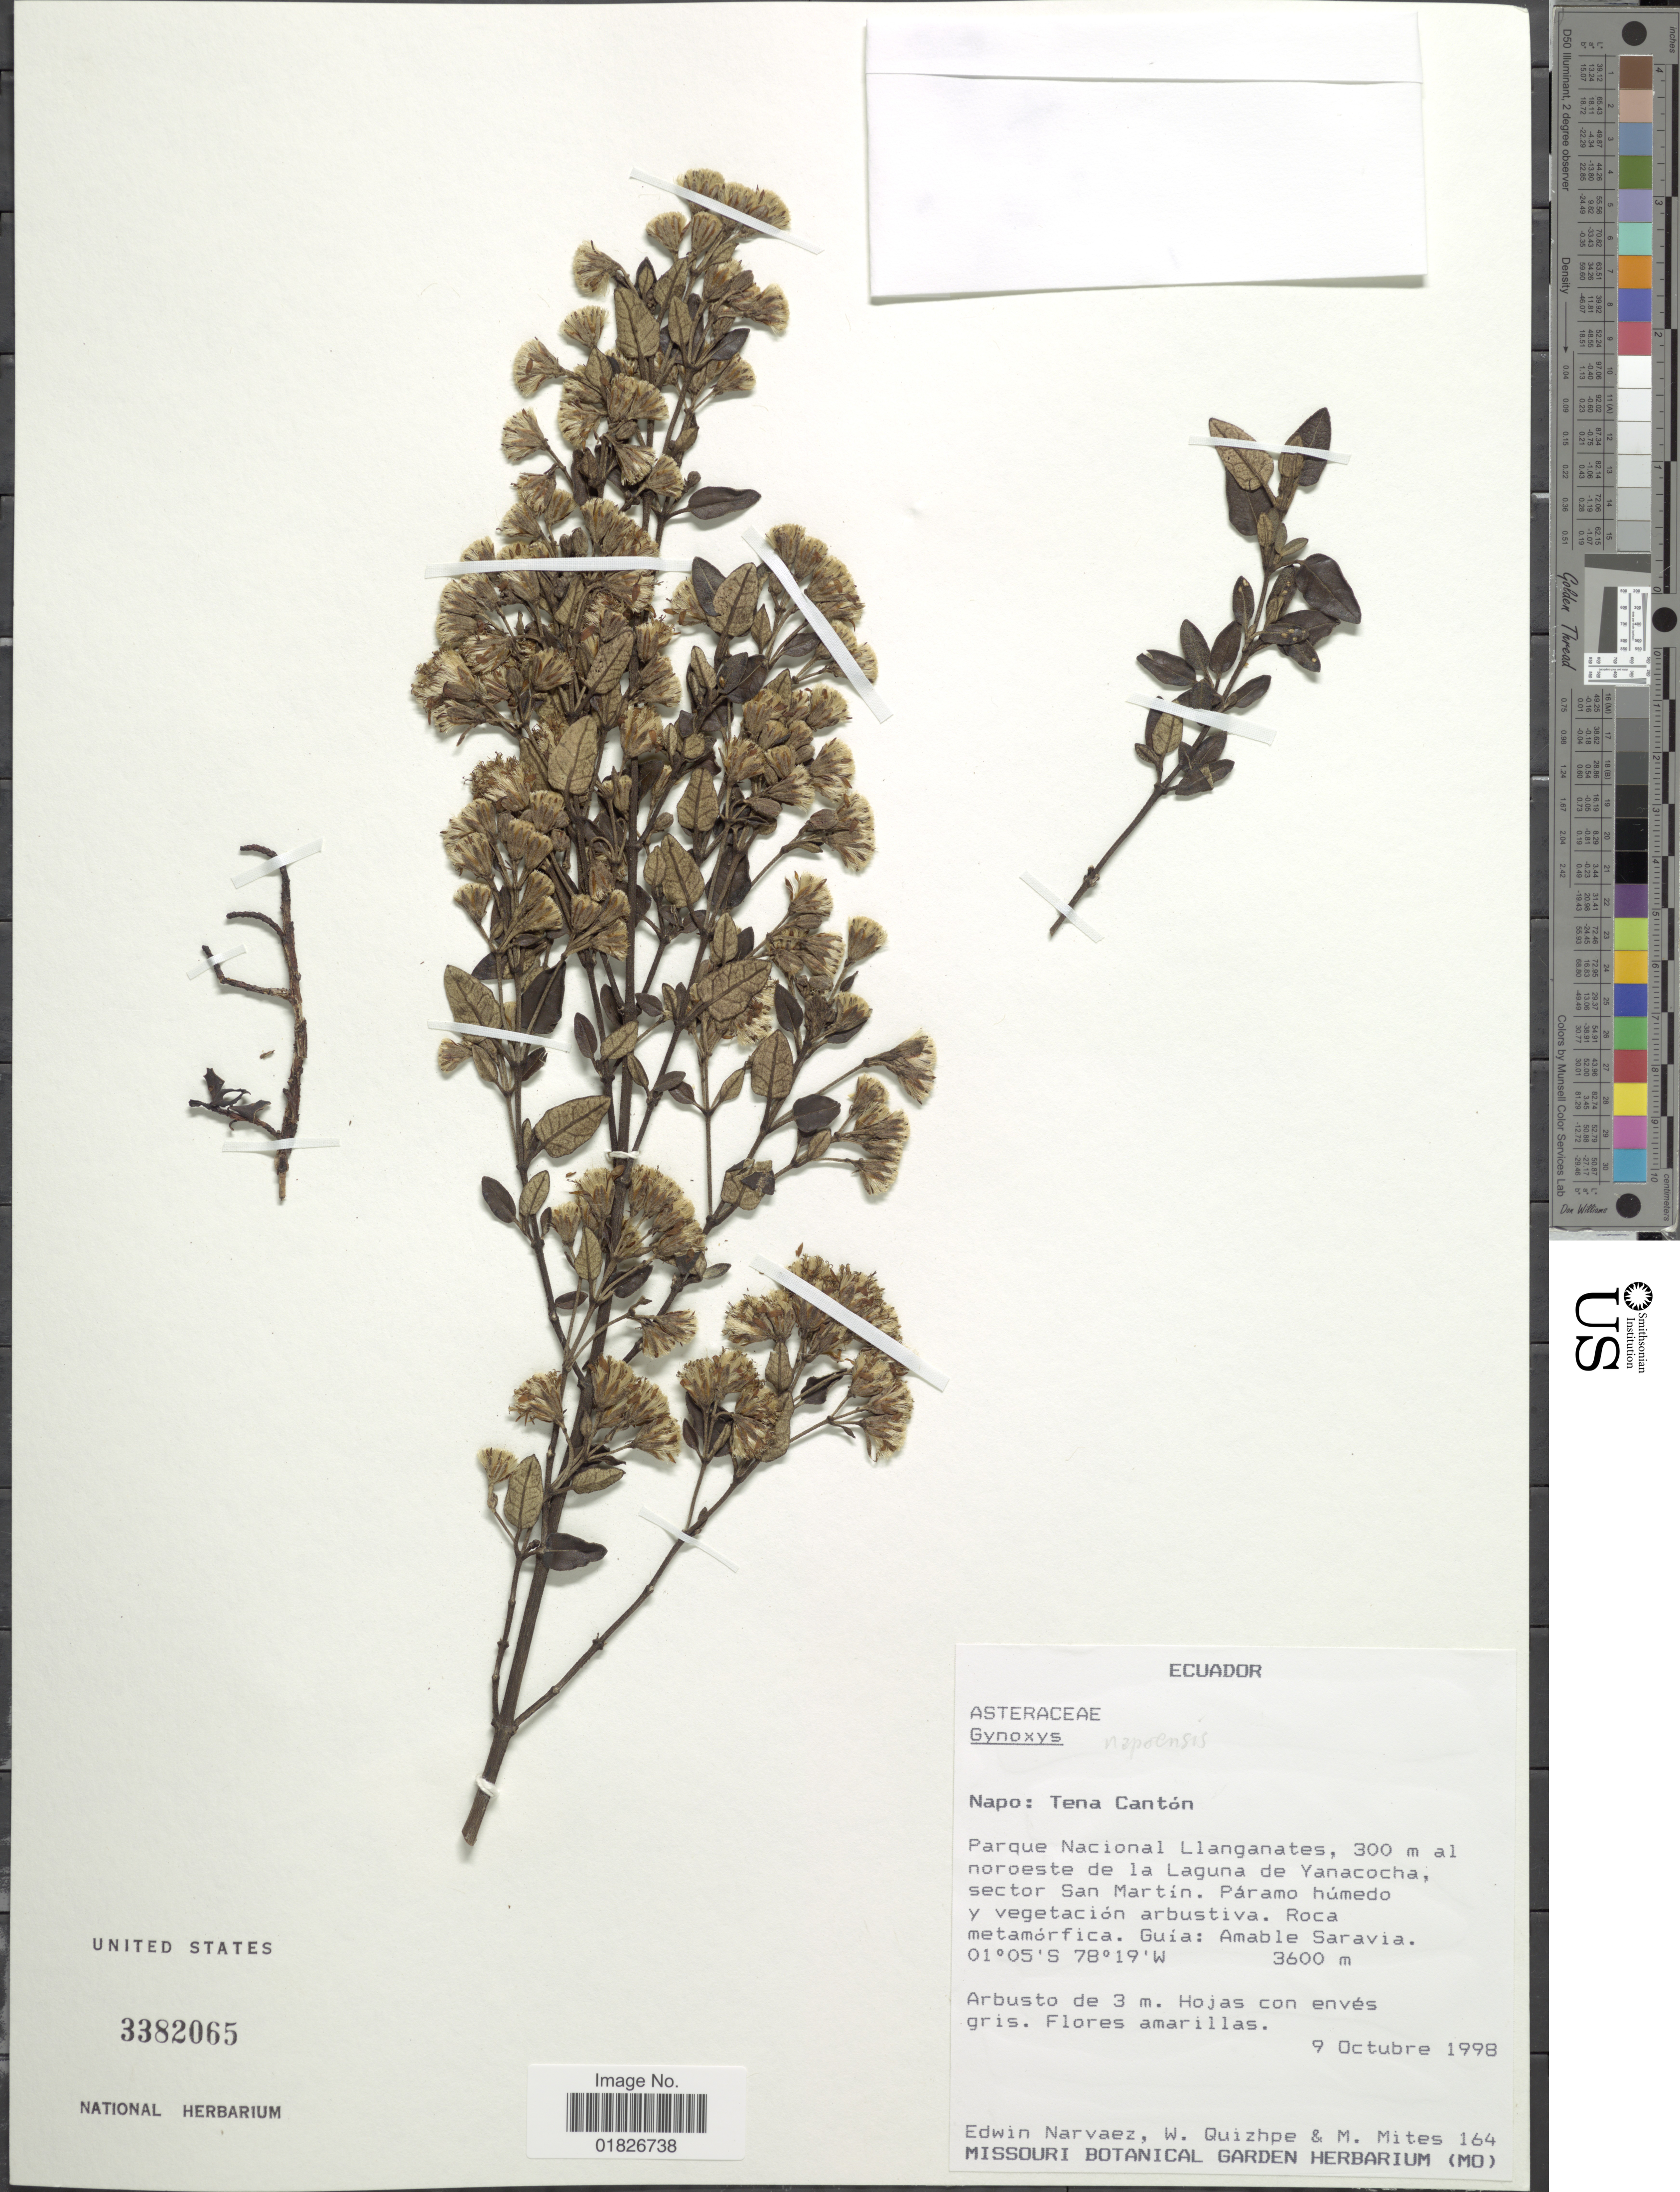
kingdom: Plantae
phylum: Tracheophyta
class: Magnoliopsida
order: Asterales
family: Asteraceae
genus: Gynoxys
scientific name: Gynoxys sp.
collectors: E. Narváez, W. Quizhpe & M. Mites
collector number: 164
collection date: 1998-10-09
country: Ecuador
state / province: Napo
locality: Tena Canton, Parque Nacional Llanganates, 300 m al noroeste de la Laguna de Yanacocha, sector San Martin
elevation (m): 3600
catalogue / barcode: US 3382065